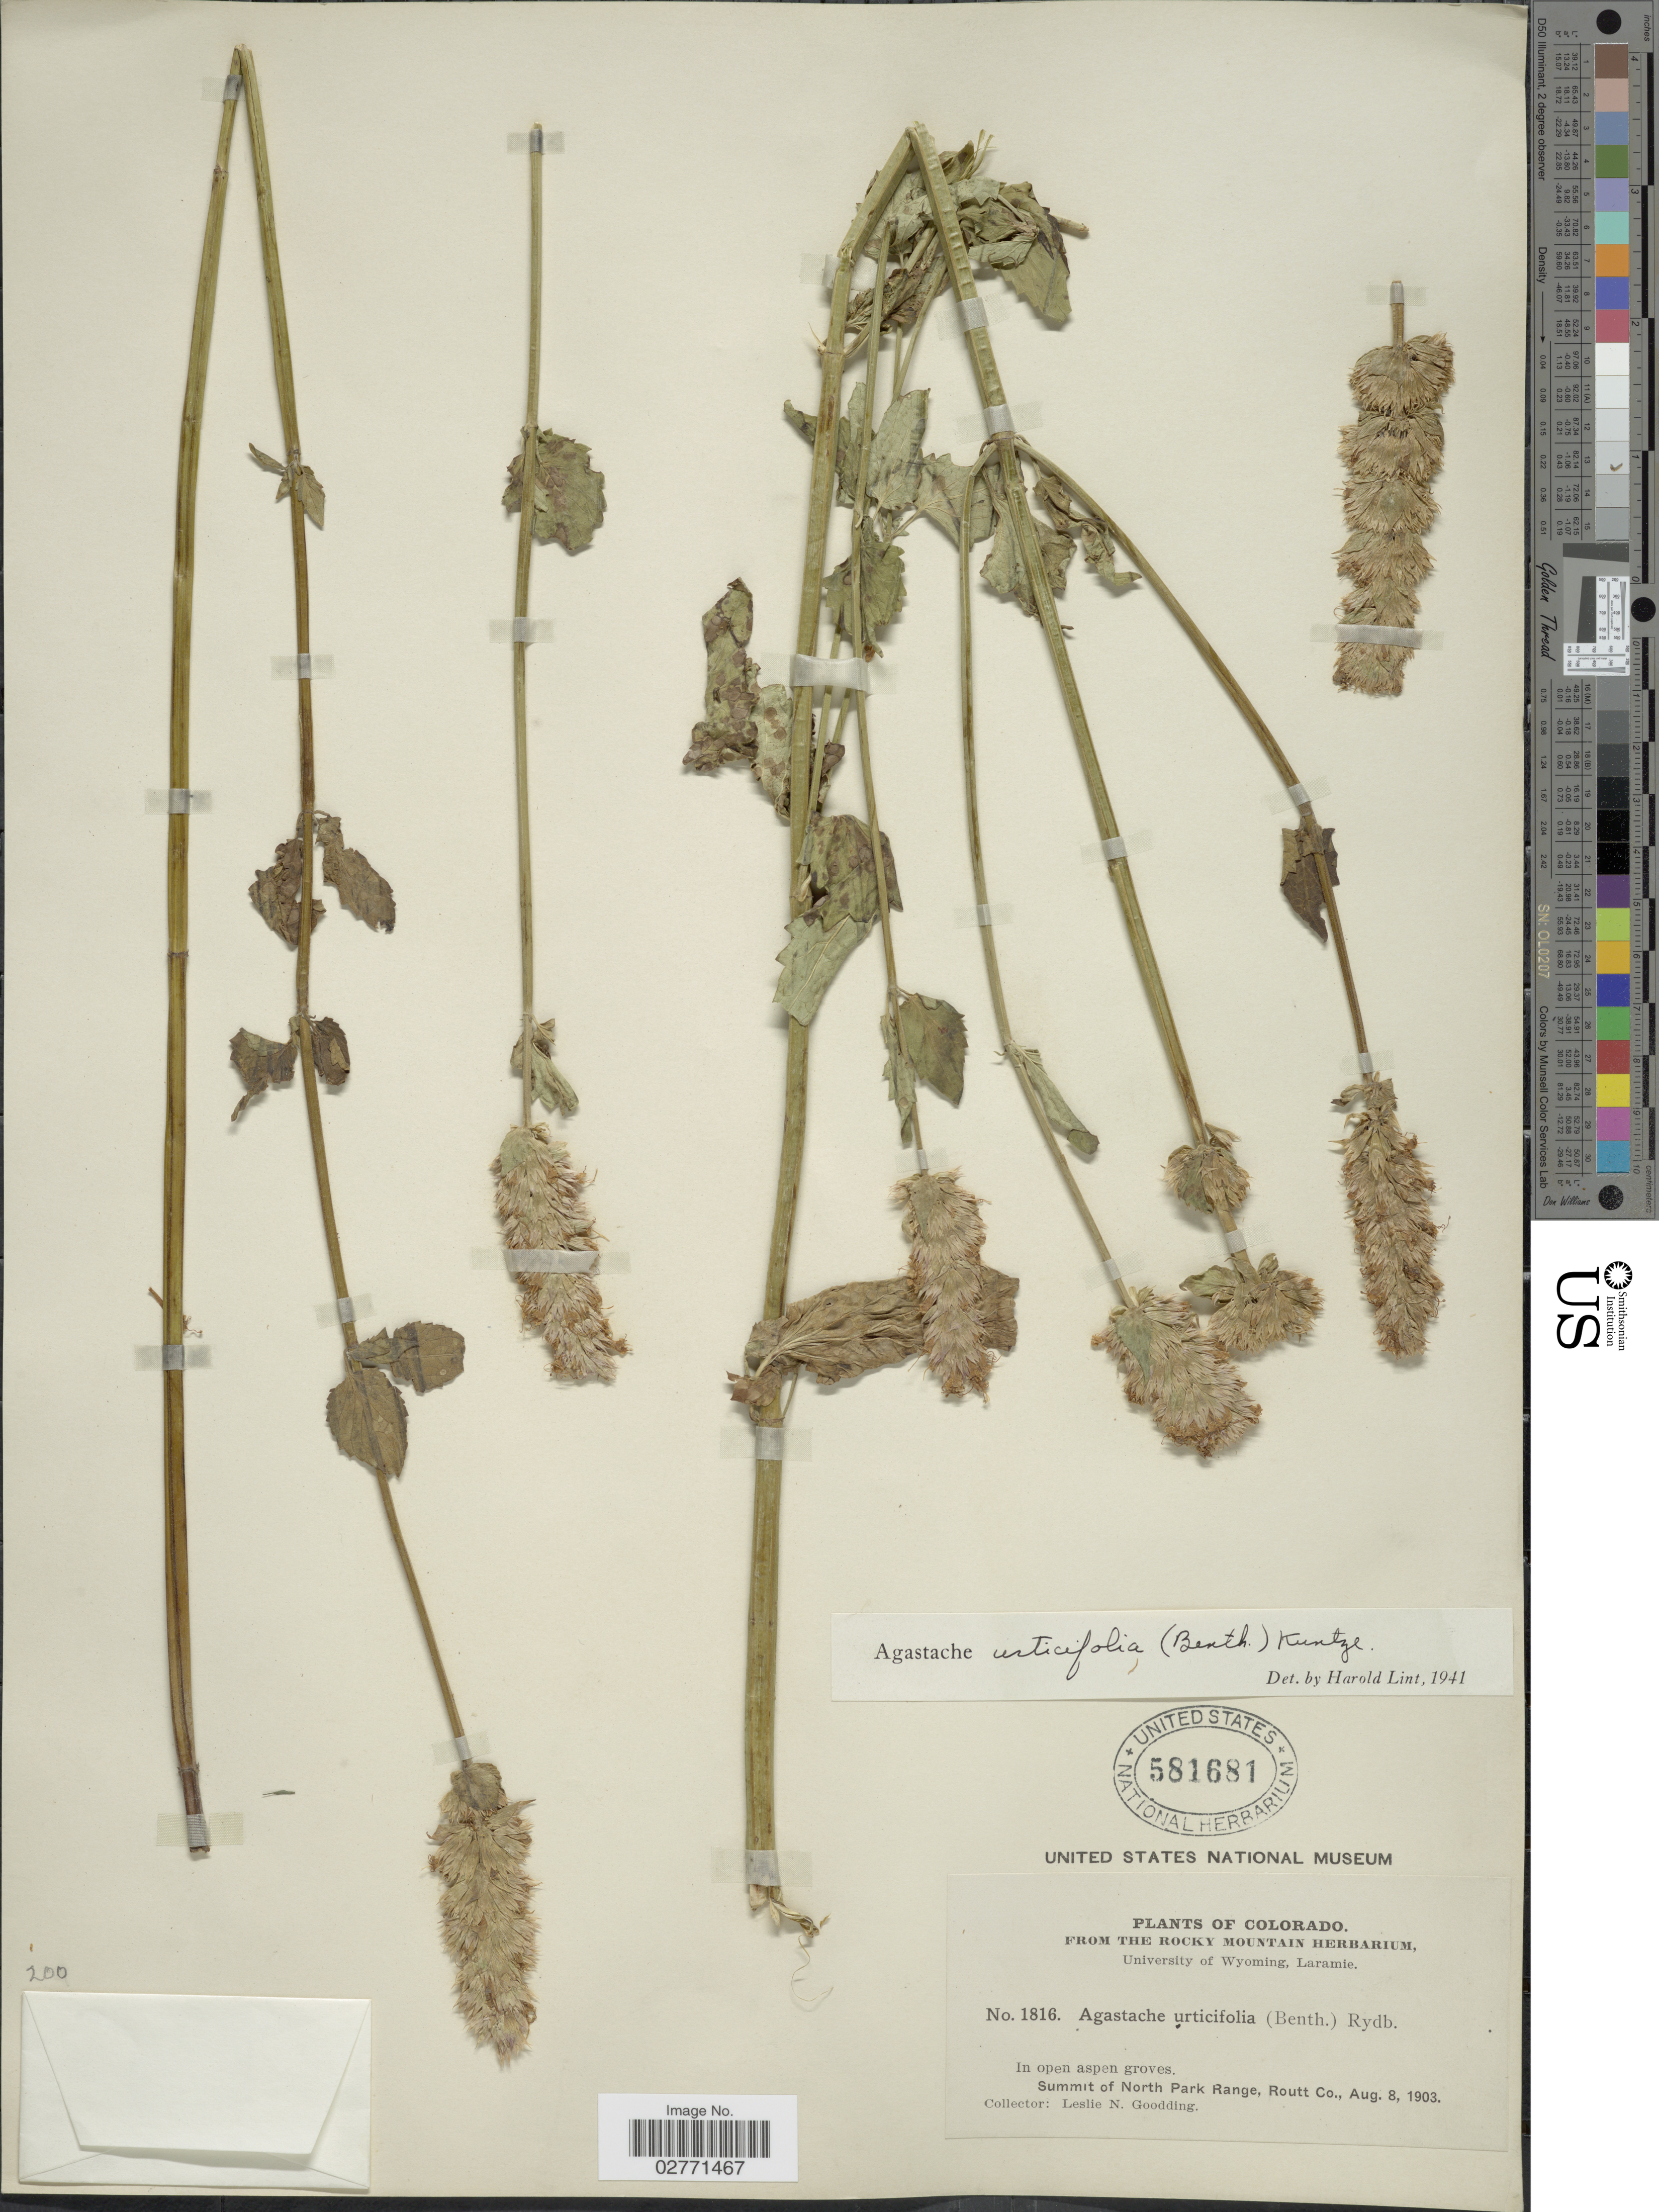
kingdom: Plantae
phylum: Tracheophyta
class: Magnoliopsida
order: Lamiales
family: Lamiaceae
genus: Agastache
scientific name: Agastache urticifolia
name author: (Benth.) Kuntze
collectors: L. N. Goodding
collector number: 1816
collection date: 1903-08-08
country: United States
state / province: Colorado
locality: In open aspen groves. Summit of North Park Range, Routt Co.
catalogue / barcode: US 581681